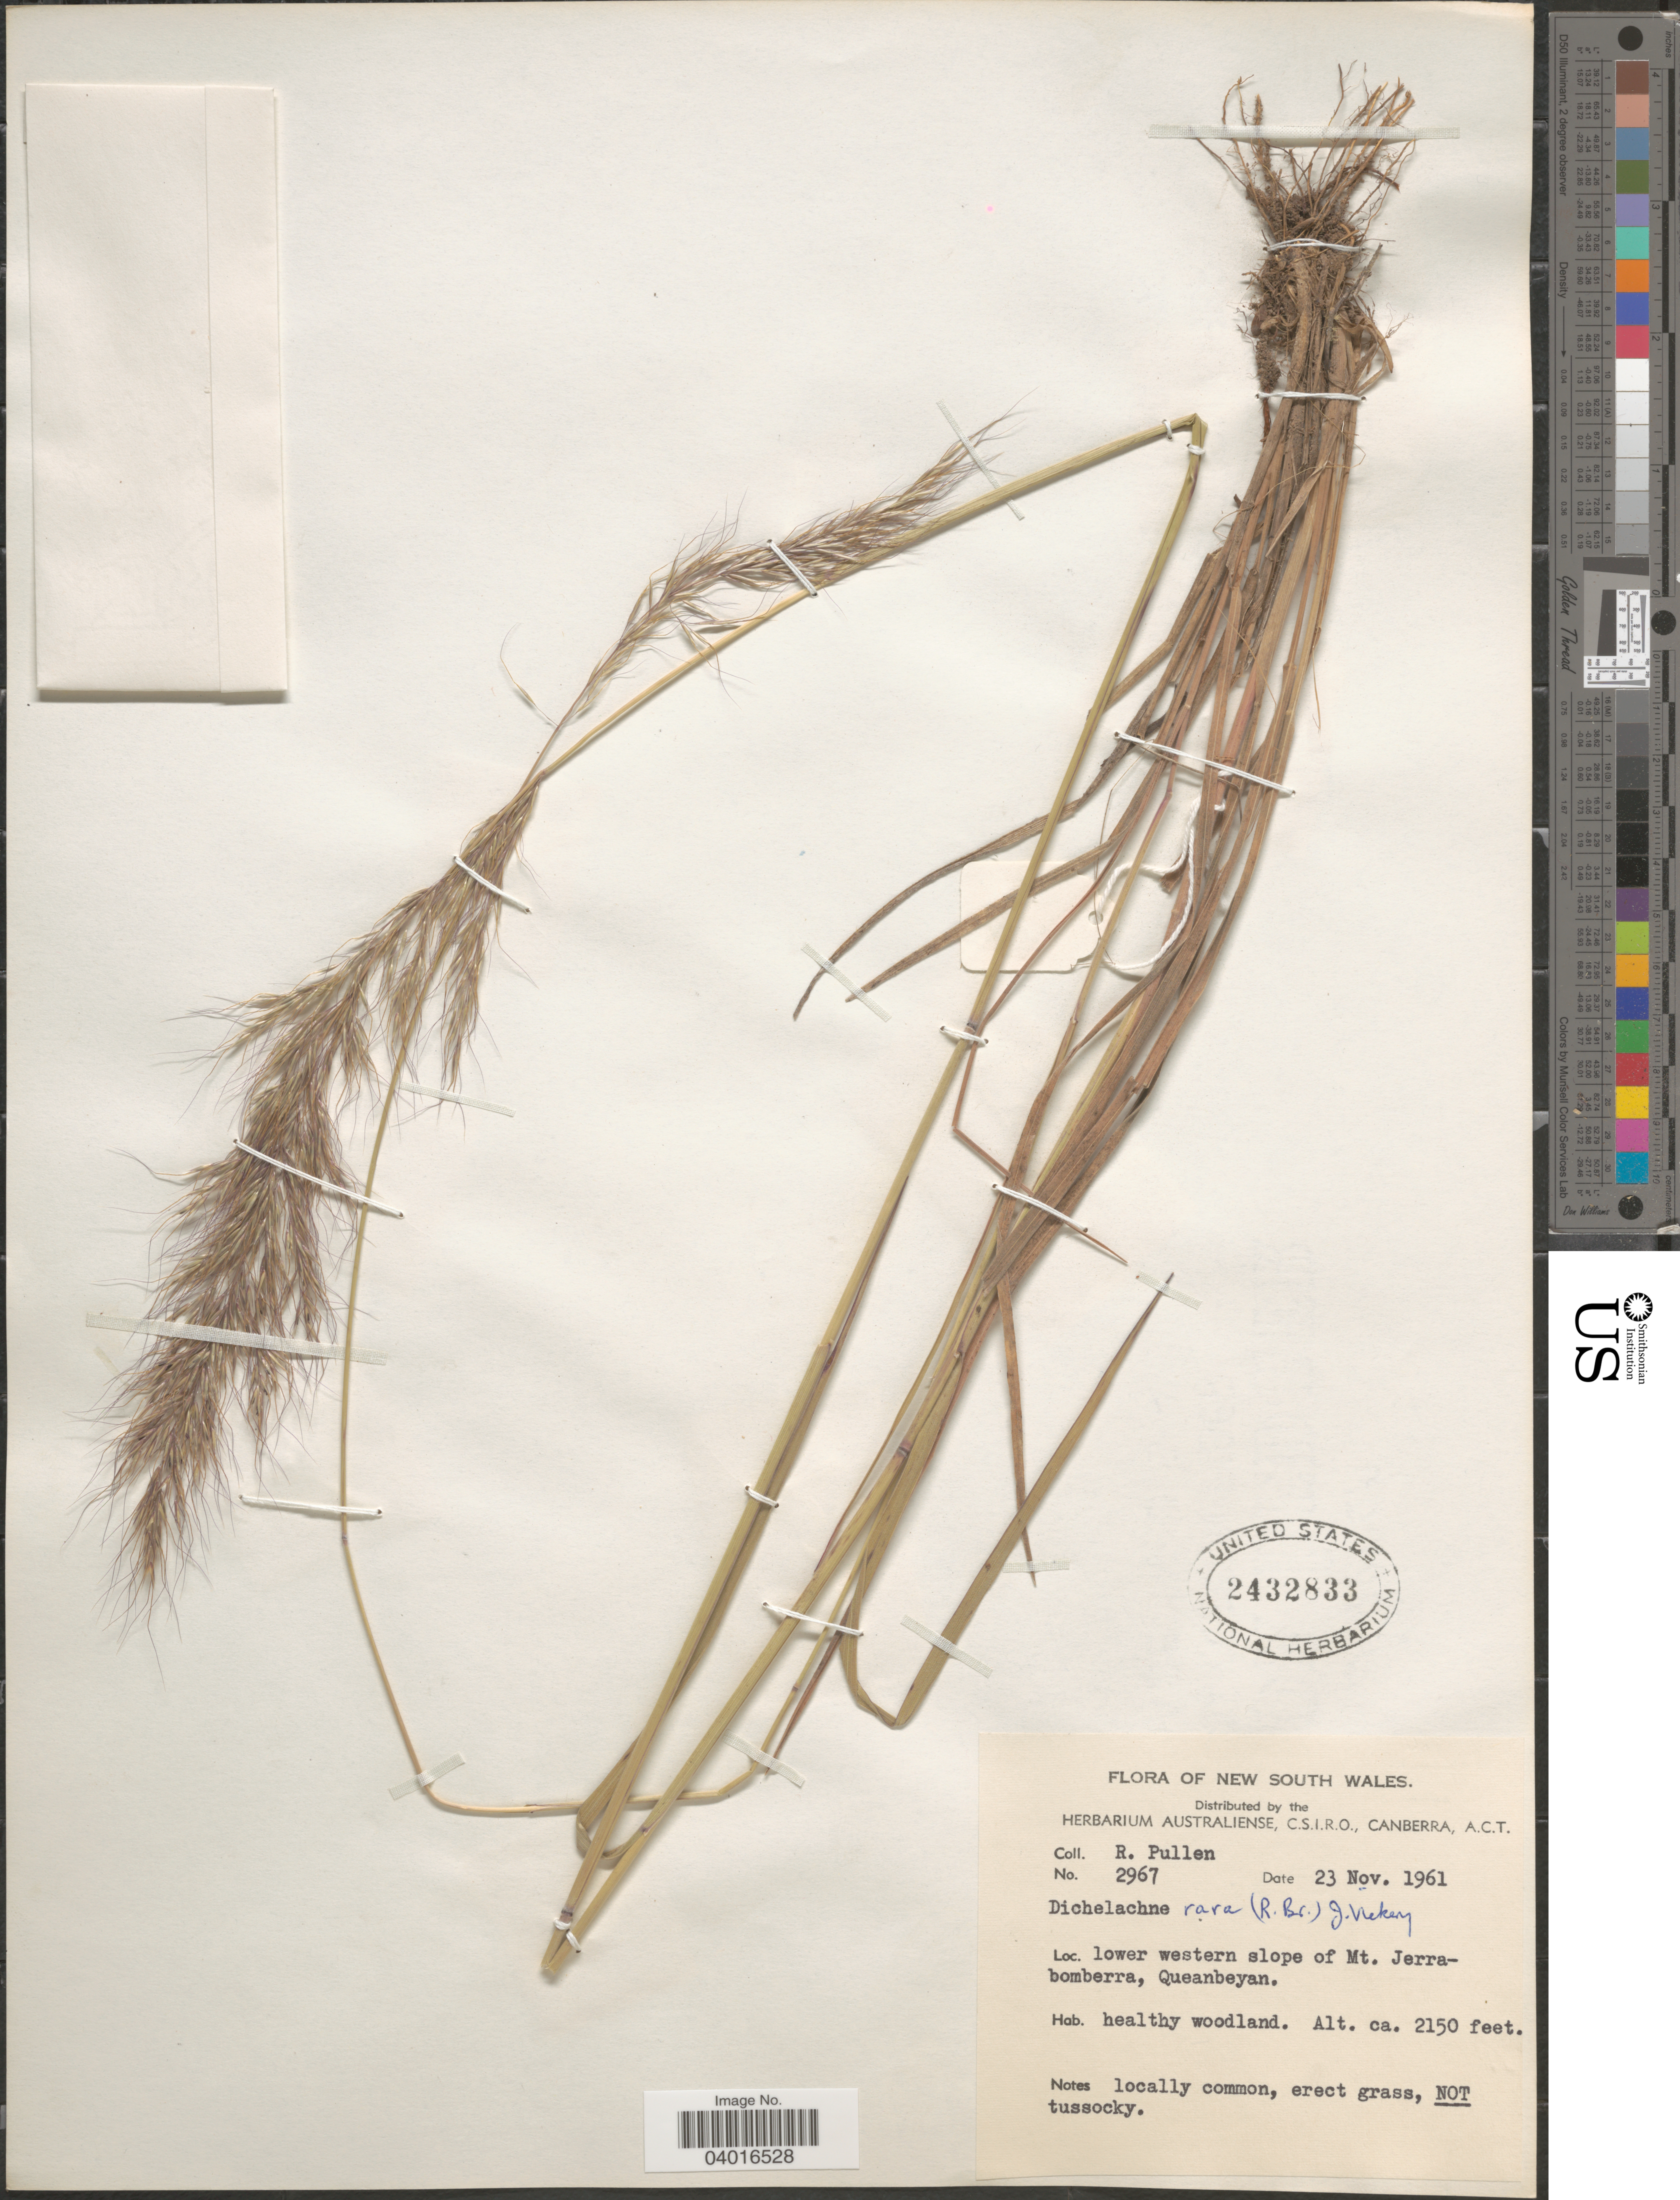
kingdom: Plantae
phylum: Tracheophyta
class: Liliopsida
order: Poales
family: Poaceae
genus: Dichelachne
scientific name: Dichelachne rara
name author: (R. Br.) Vickery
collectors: R. Pullen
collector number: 2967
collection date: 1961-11-23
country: Australia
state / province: New South Wales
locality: Lower western slope of Mt. Jerrabomberra, Queanbeyan.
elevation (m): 655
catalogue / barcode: US 2432833